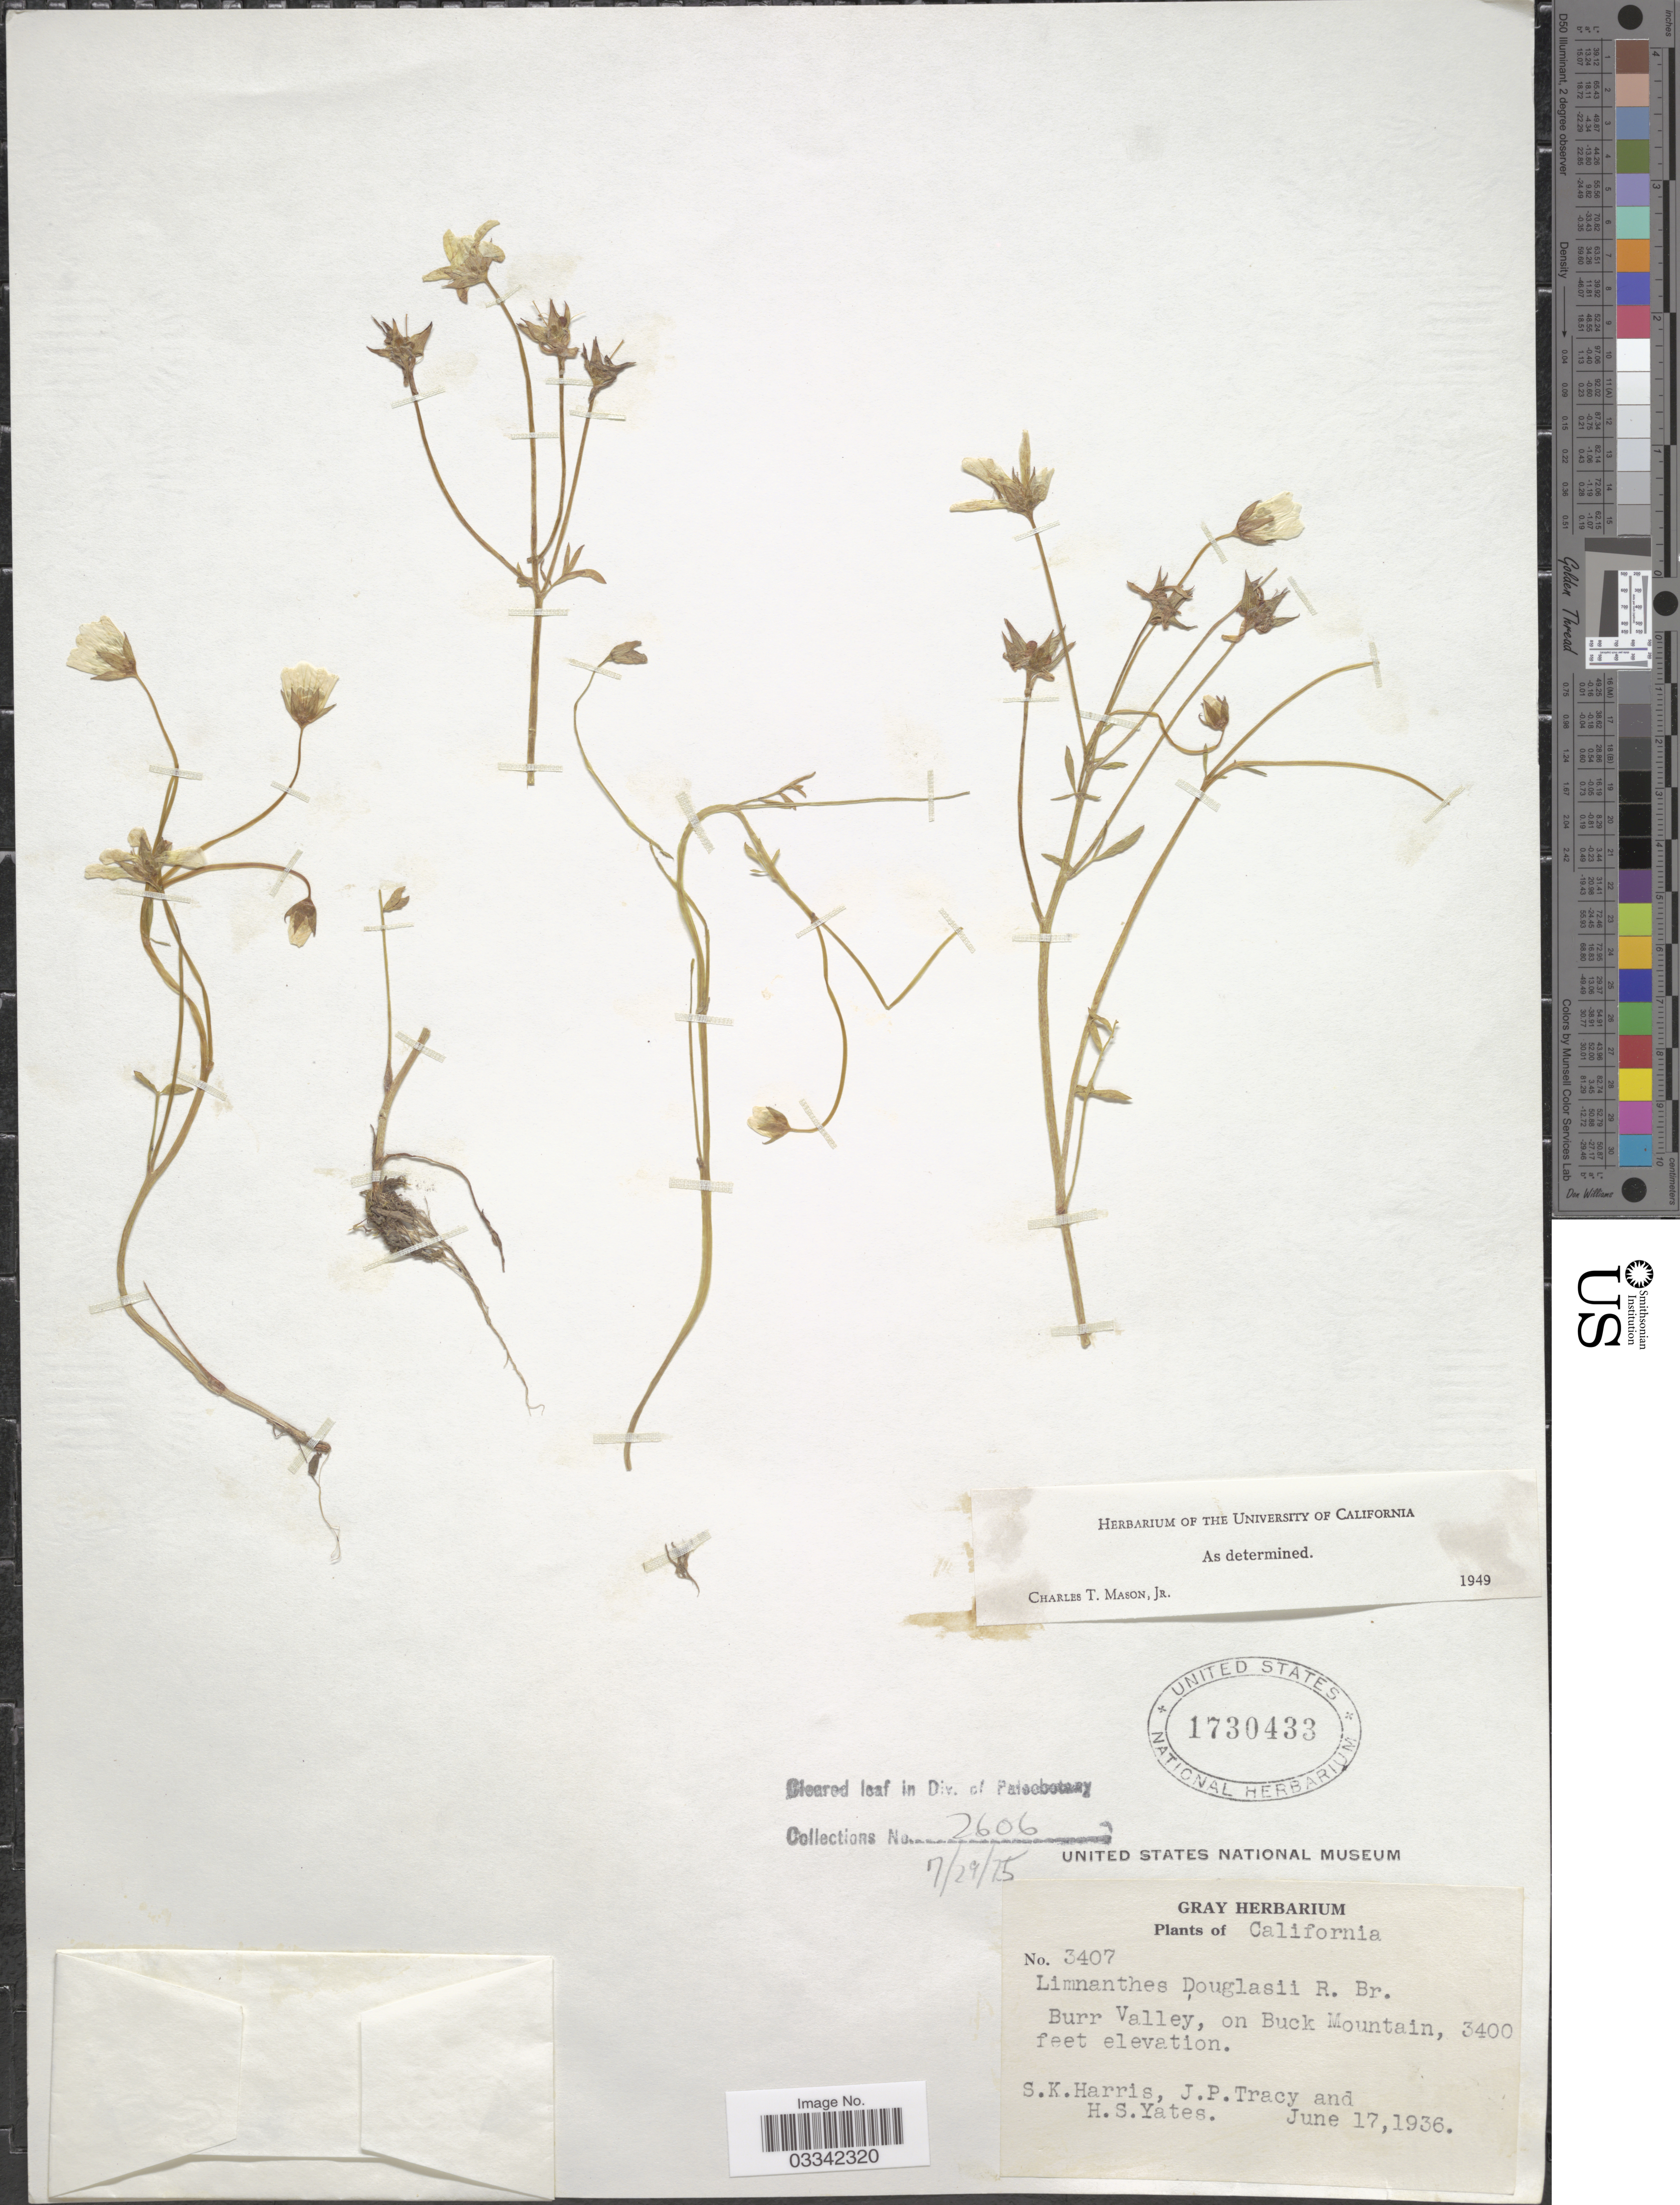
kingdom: Plantae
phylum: Tracheophyta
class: Magnoliopsida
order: Brassicales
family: Limnanthaceae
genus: Limnanthes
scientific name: Limnanthes douglasii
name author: R. Br.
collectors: S. K. Harris, J. Tracy & H. S. Yates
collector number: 3407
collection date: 1936-06-17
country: United States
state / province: California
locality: Burr Valley, on Buck Mountain.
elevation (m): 1036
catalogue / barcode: US 1730433